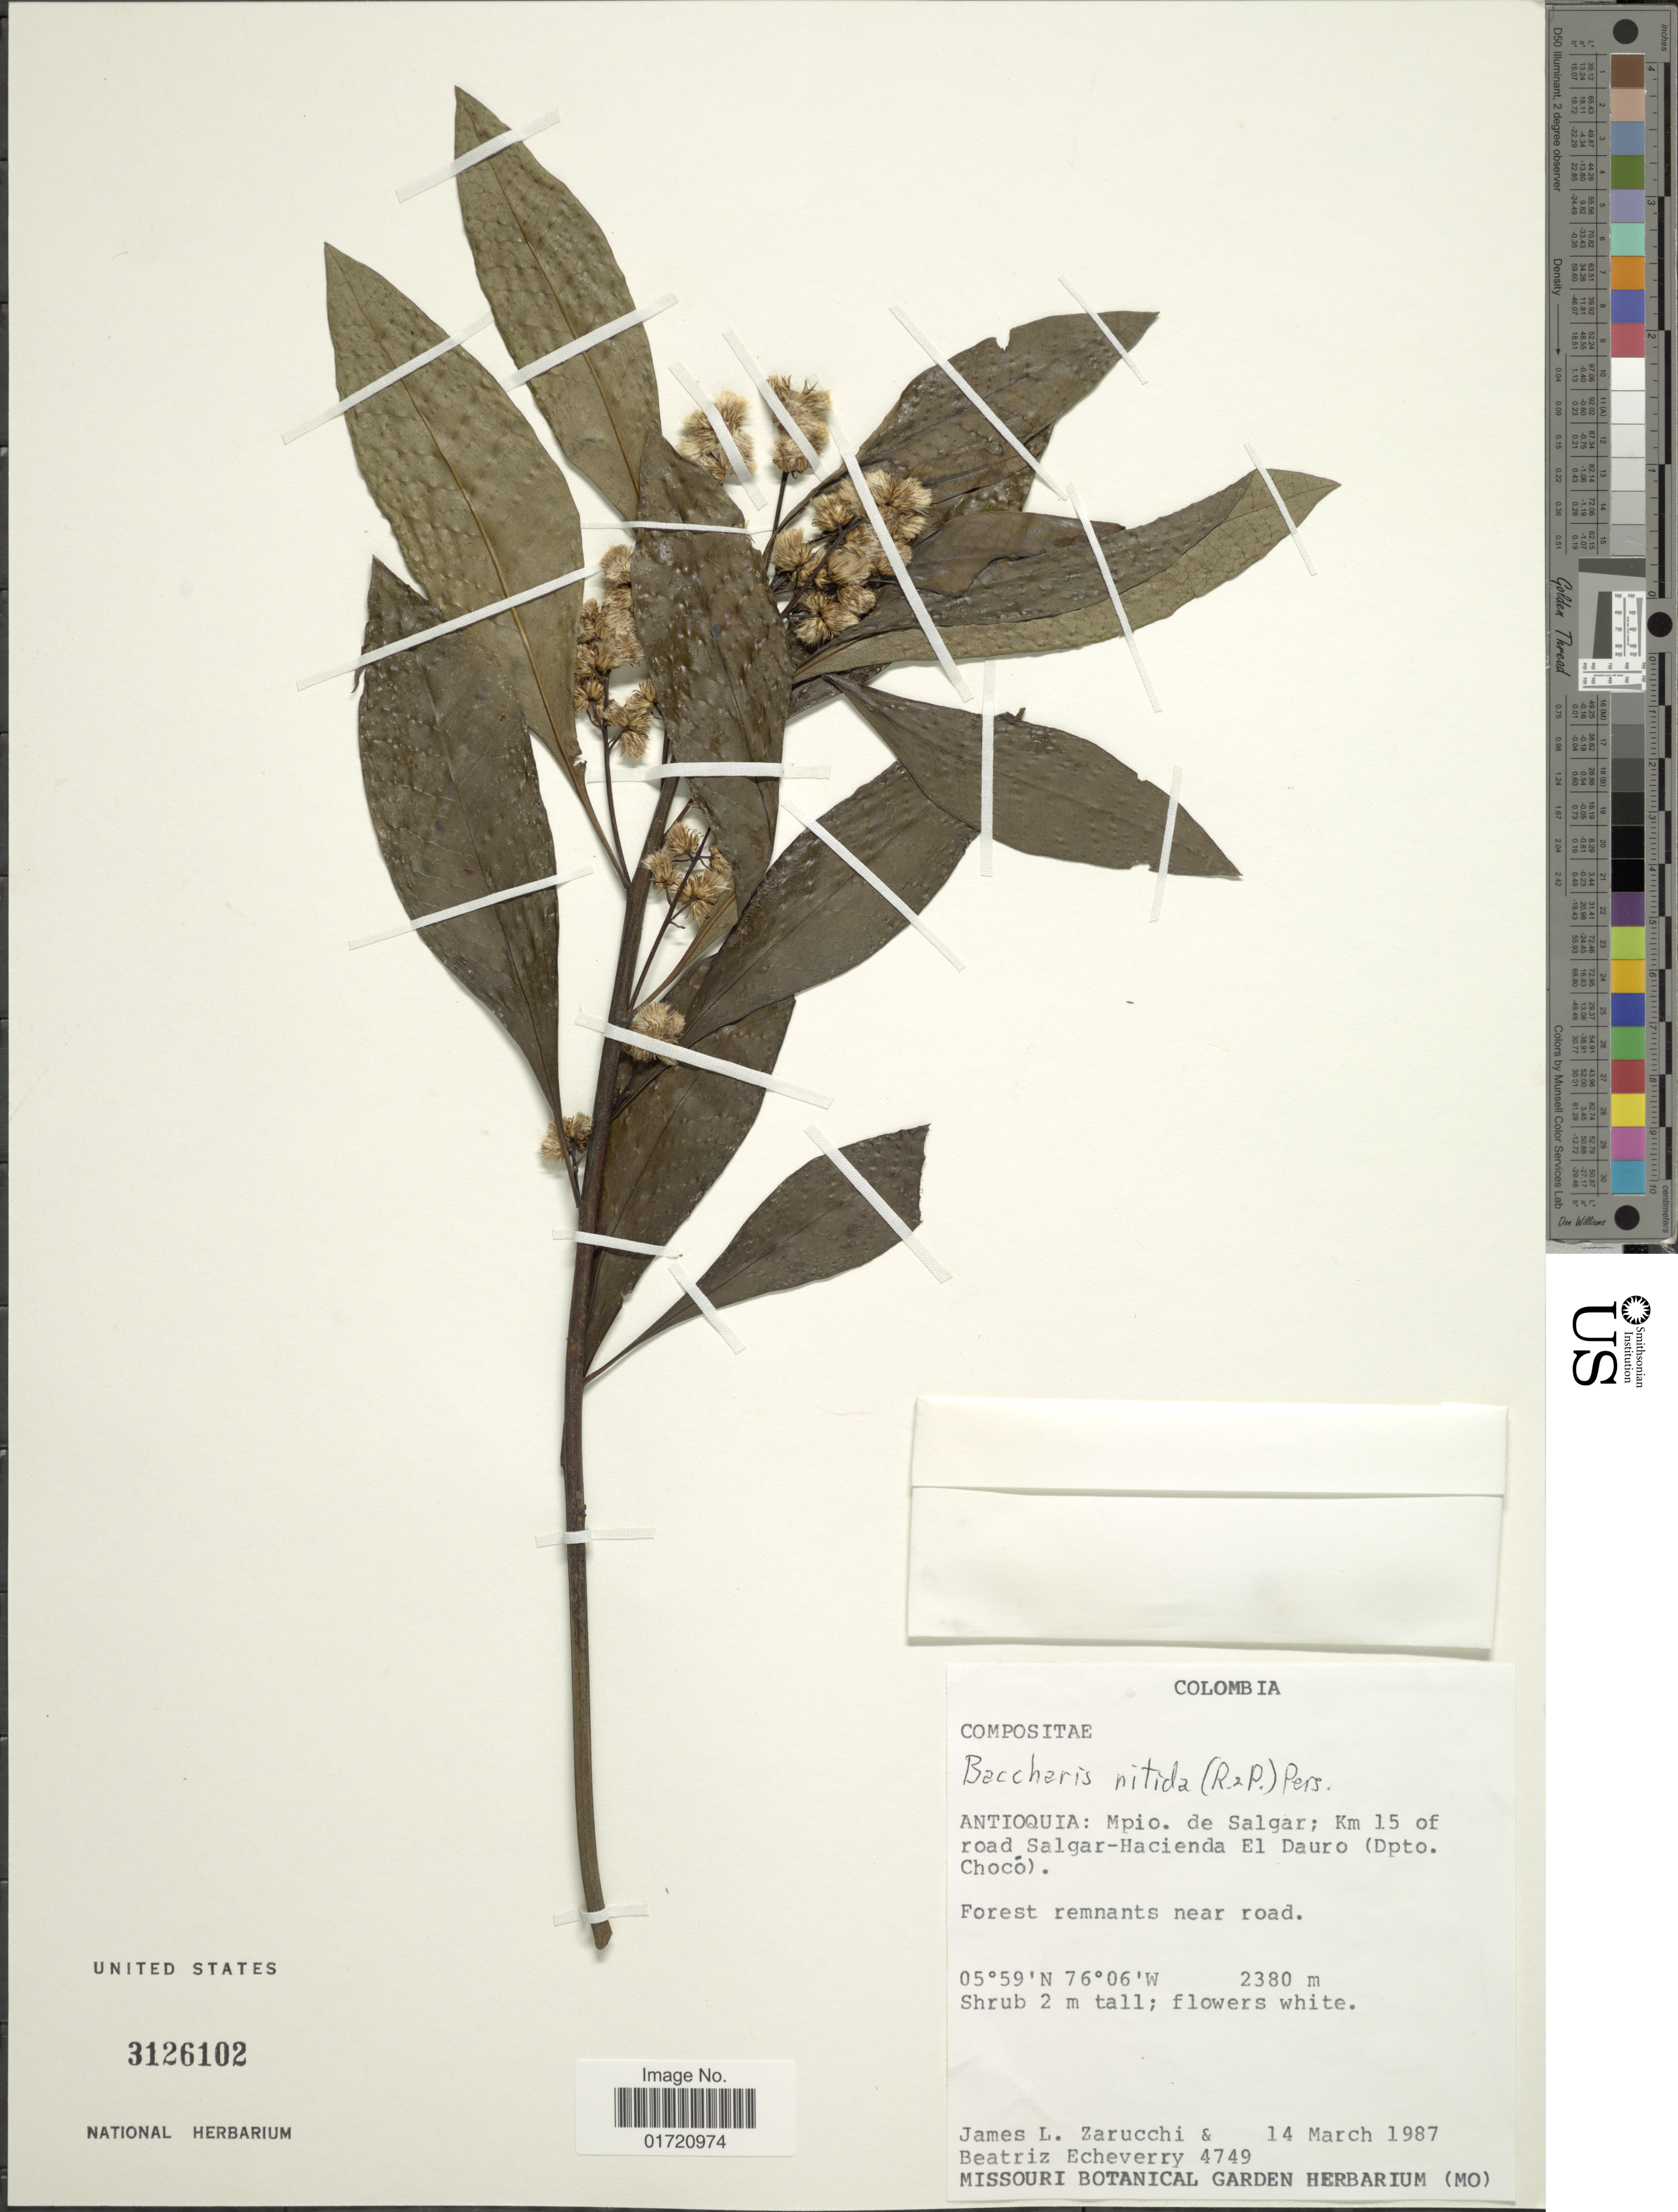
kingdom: Plantae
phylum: Tracheophyta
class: Magnoliopsida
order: Asterales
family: Asteraceae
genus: Baccharis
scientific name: Baccharis nitida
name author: (Ruiz & Pav.) Pers.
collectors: J. L. Zarucchi & B. Echeverry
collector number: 4749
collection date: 1987-03-14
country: Colombia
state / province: Antioquia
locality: Mpio. de Salgar, km 15 of road Salgar-Hacienda El Dauro (Dpto. Choco)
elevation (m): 2380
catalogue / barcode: US 3126102